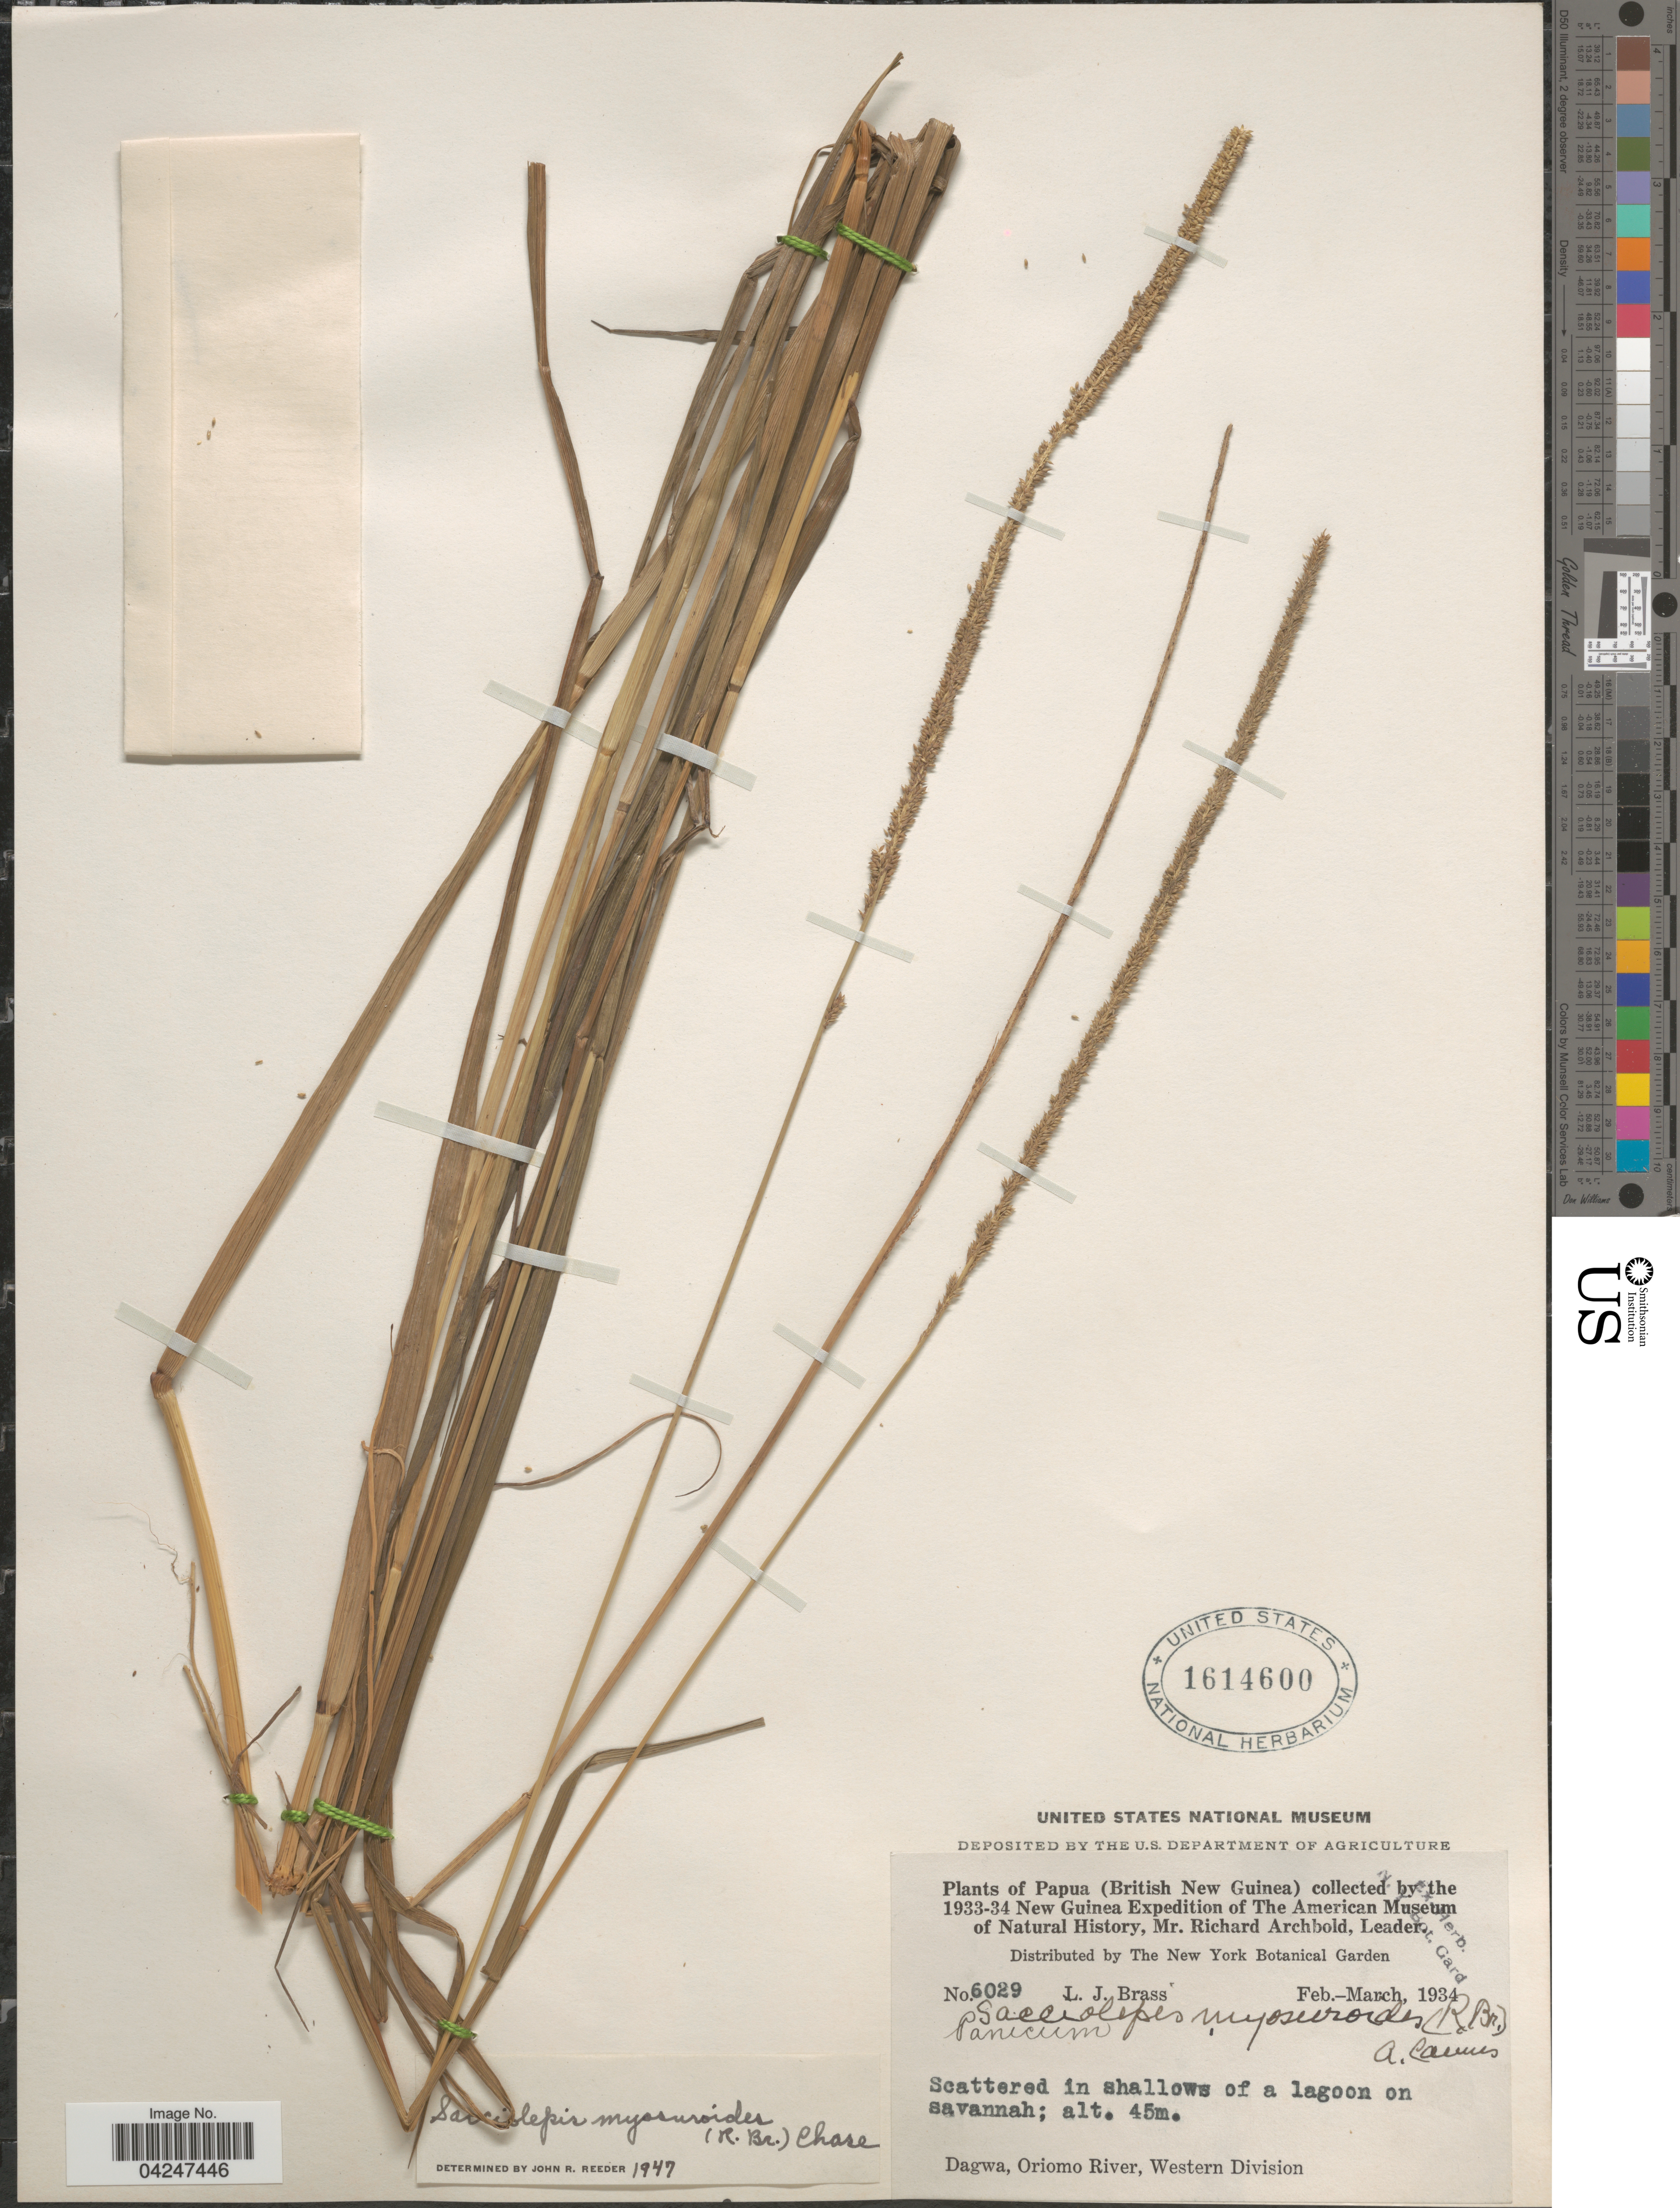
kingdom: Plantae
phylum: Tracheophyta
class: Liliopsida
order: Poales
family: Poaceae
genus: Sacciolepis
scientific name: Sacciolepis myosuroides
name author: (R. Br.) Chase ex E.G. Camus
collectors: L. J. Brass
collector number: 6029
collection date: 1934-02/1934-03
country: Papua New Guinea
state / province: Manus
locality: Papua (British New Guinea). 1933-34 New Guinea Expedition of The American Museum of Natural History. Dagwa, Oriomo River, Western Division.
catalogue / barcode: US 1614600